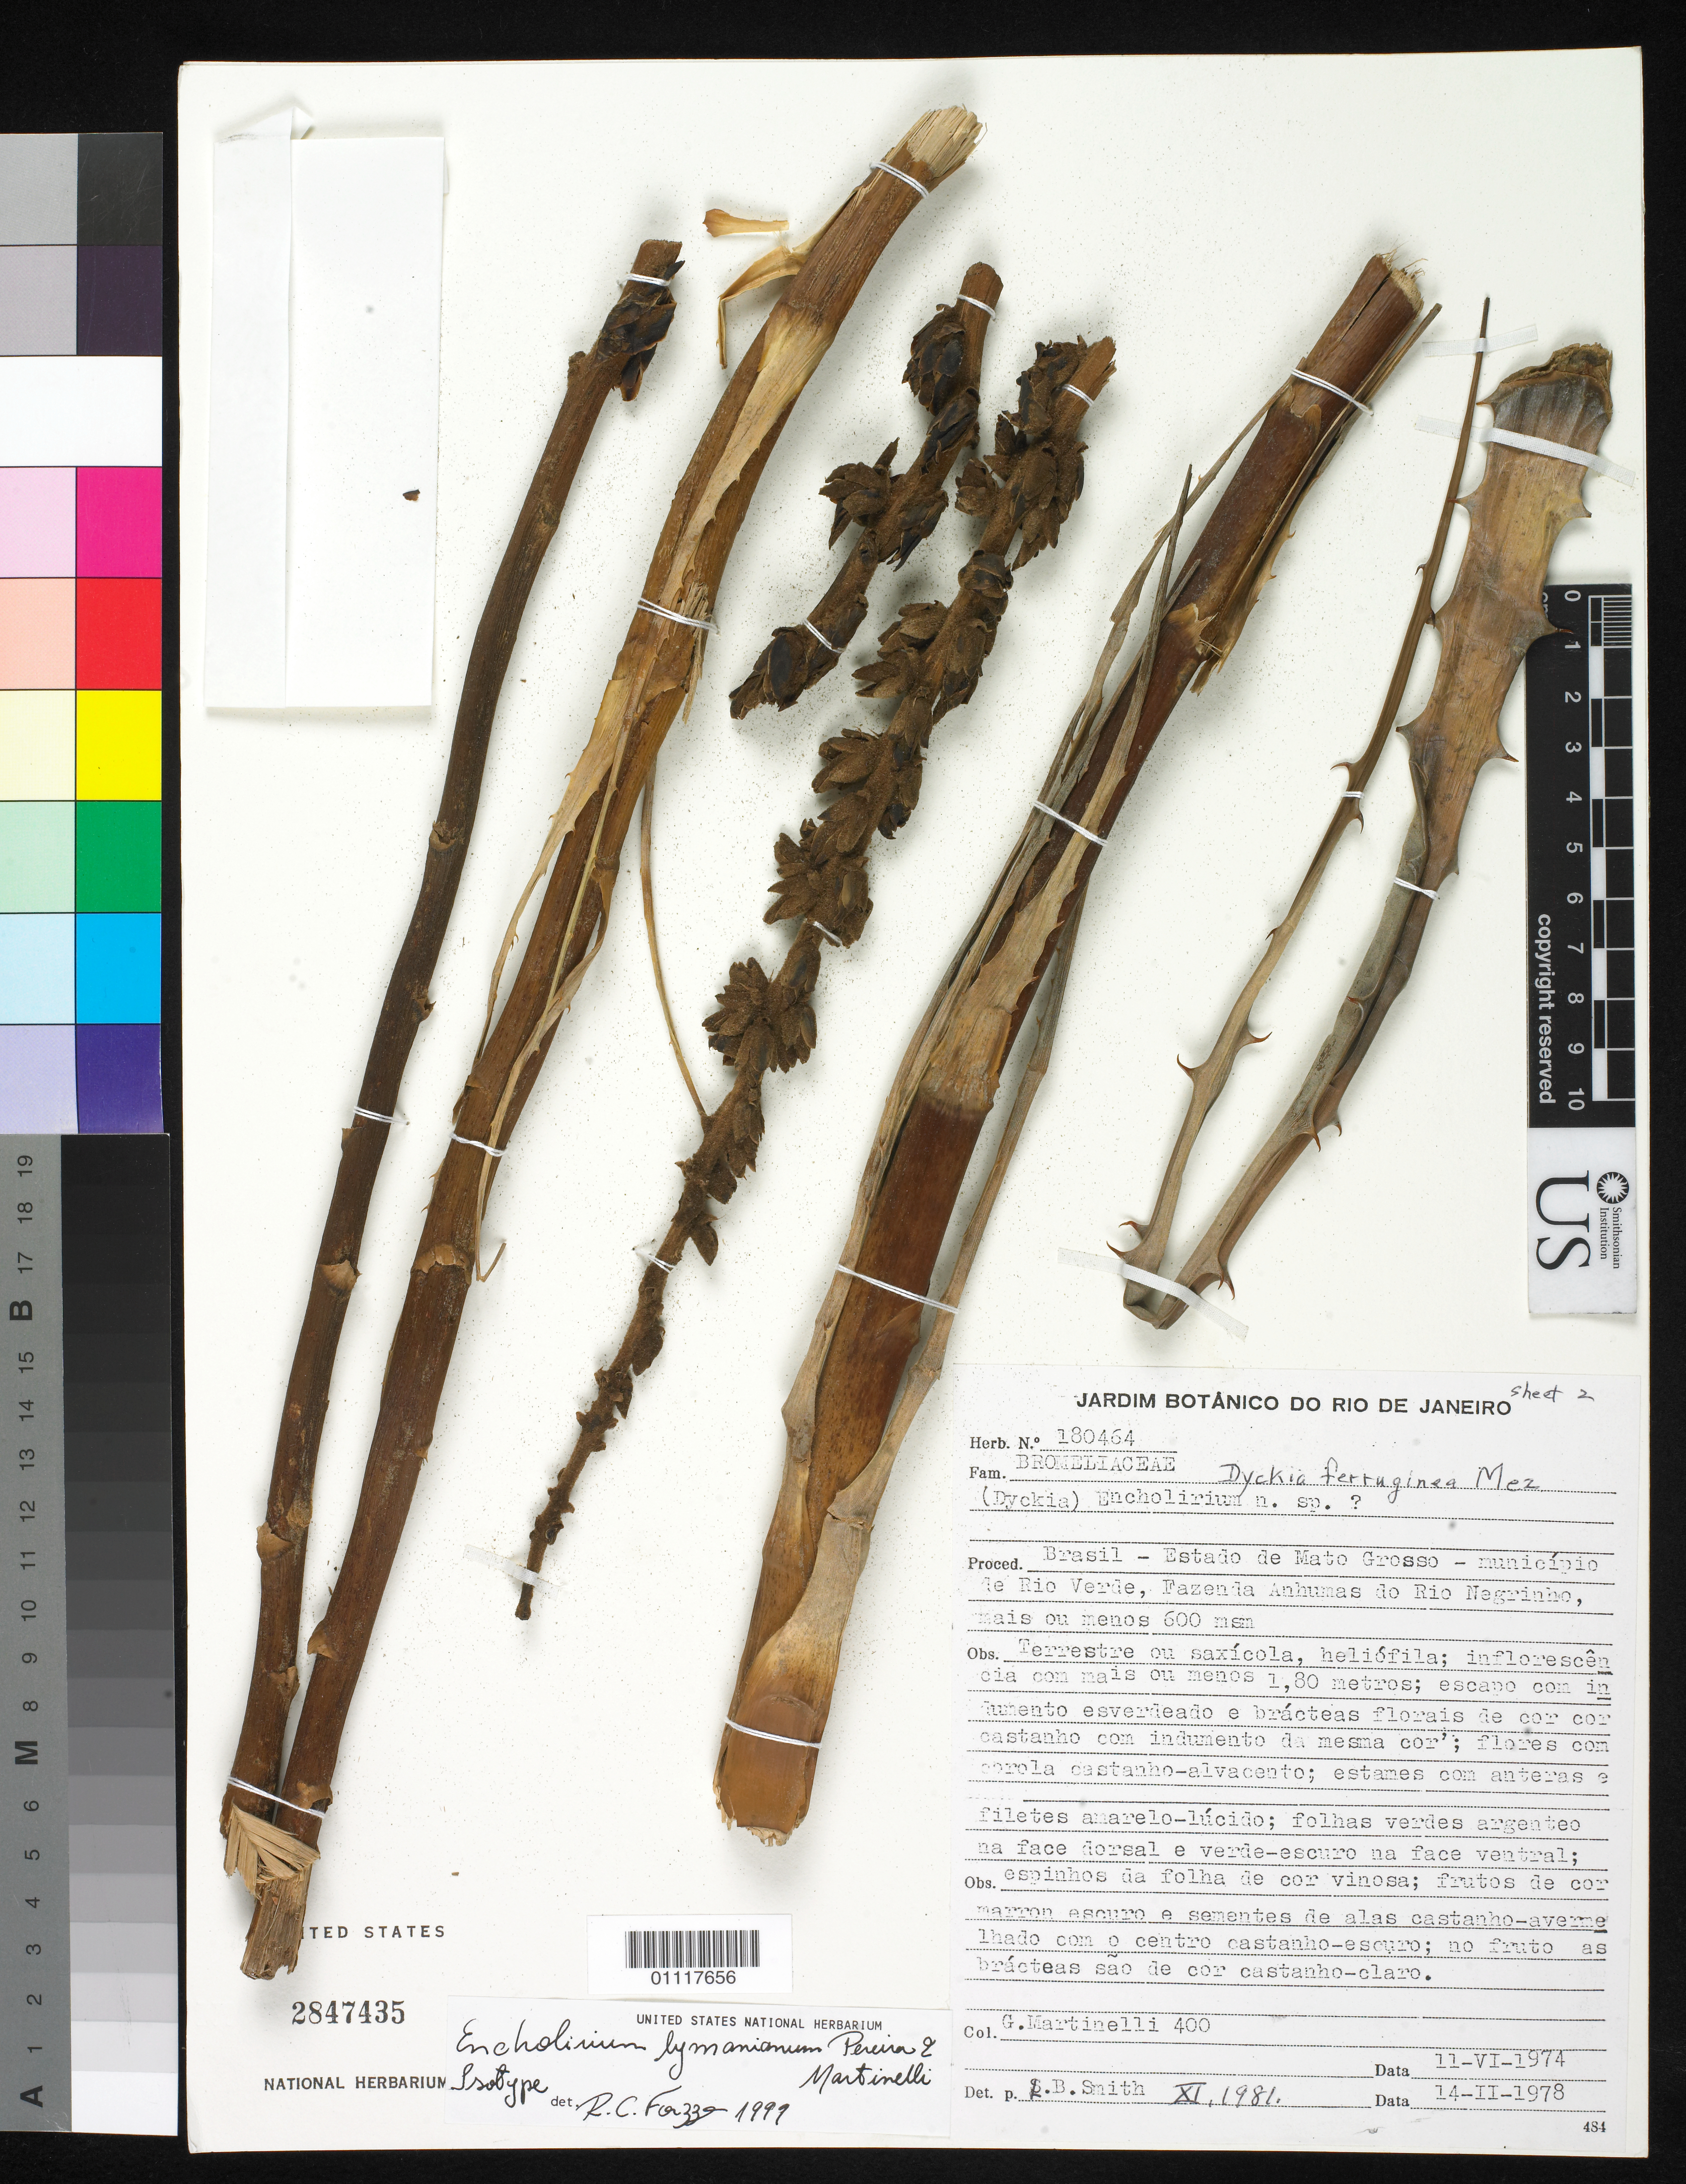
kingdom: Plantae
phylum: Tracheophyta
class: Liliopsida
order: Poales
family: Bromeliaceae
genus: Encholirium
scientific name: Encholirium lymanianum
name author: E. Pereira & Martinelli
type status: Isotype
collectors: G. Martinelli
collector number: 400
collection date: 1974-06-11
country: Brazil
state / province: Mato Grosso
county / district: Rio Verde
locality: Fazenda Anhumas do Rio Negrinho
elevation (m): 600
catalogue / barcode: US 2847435